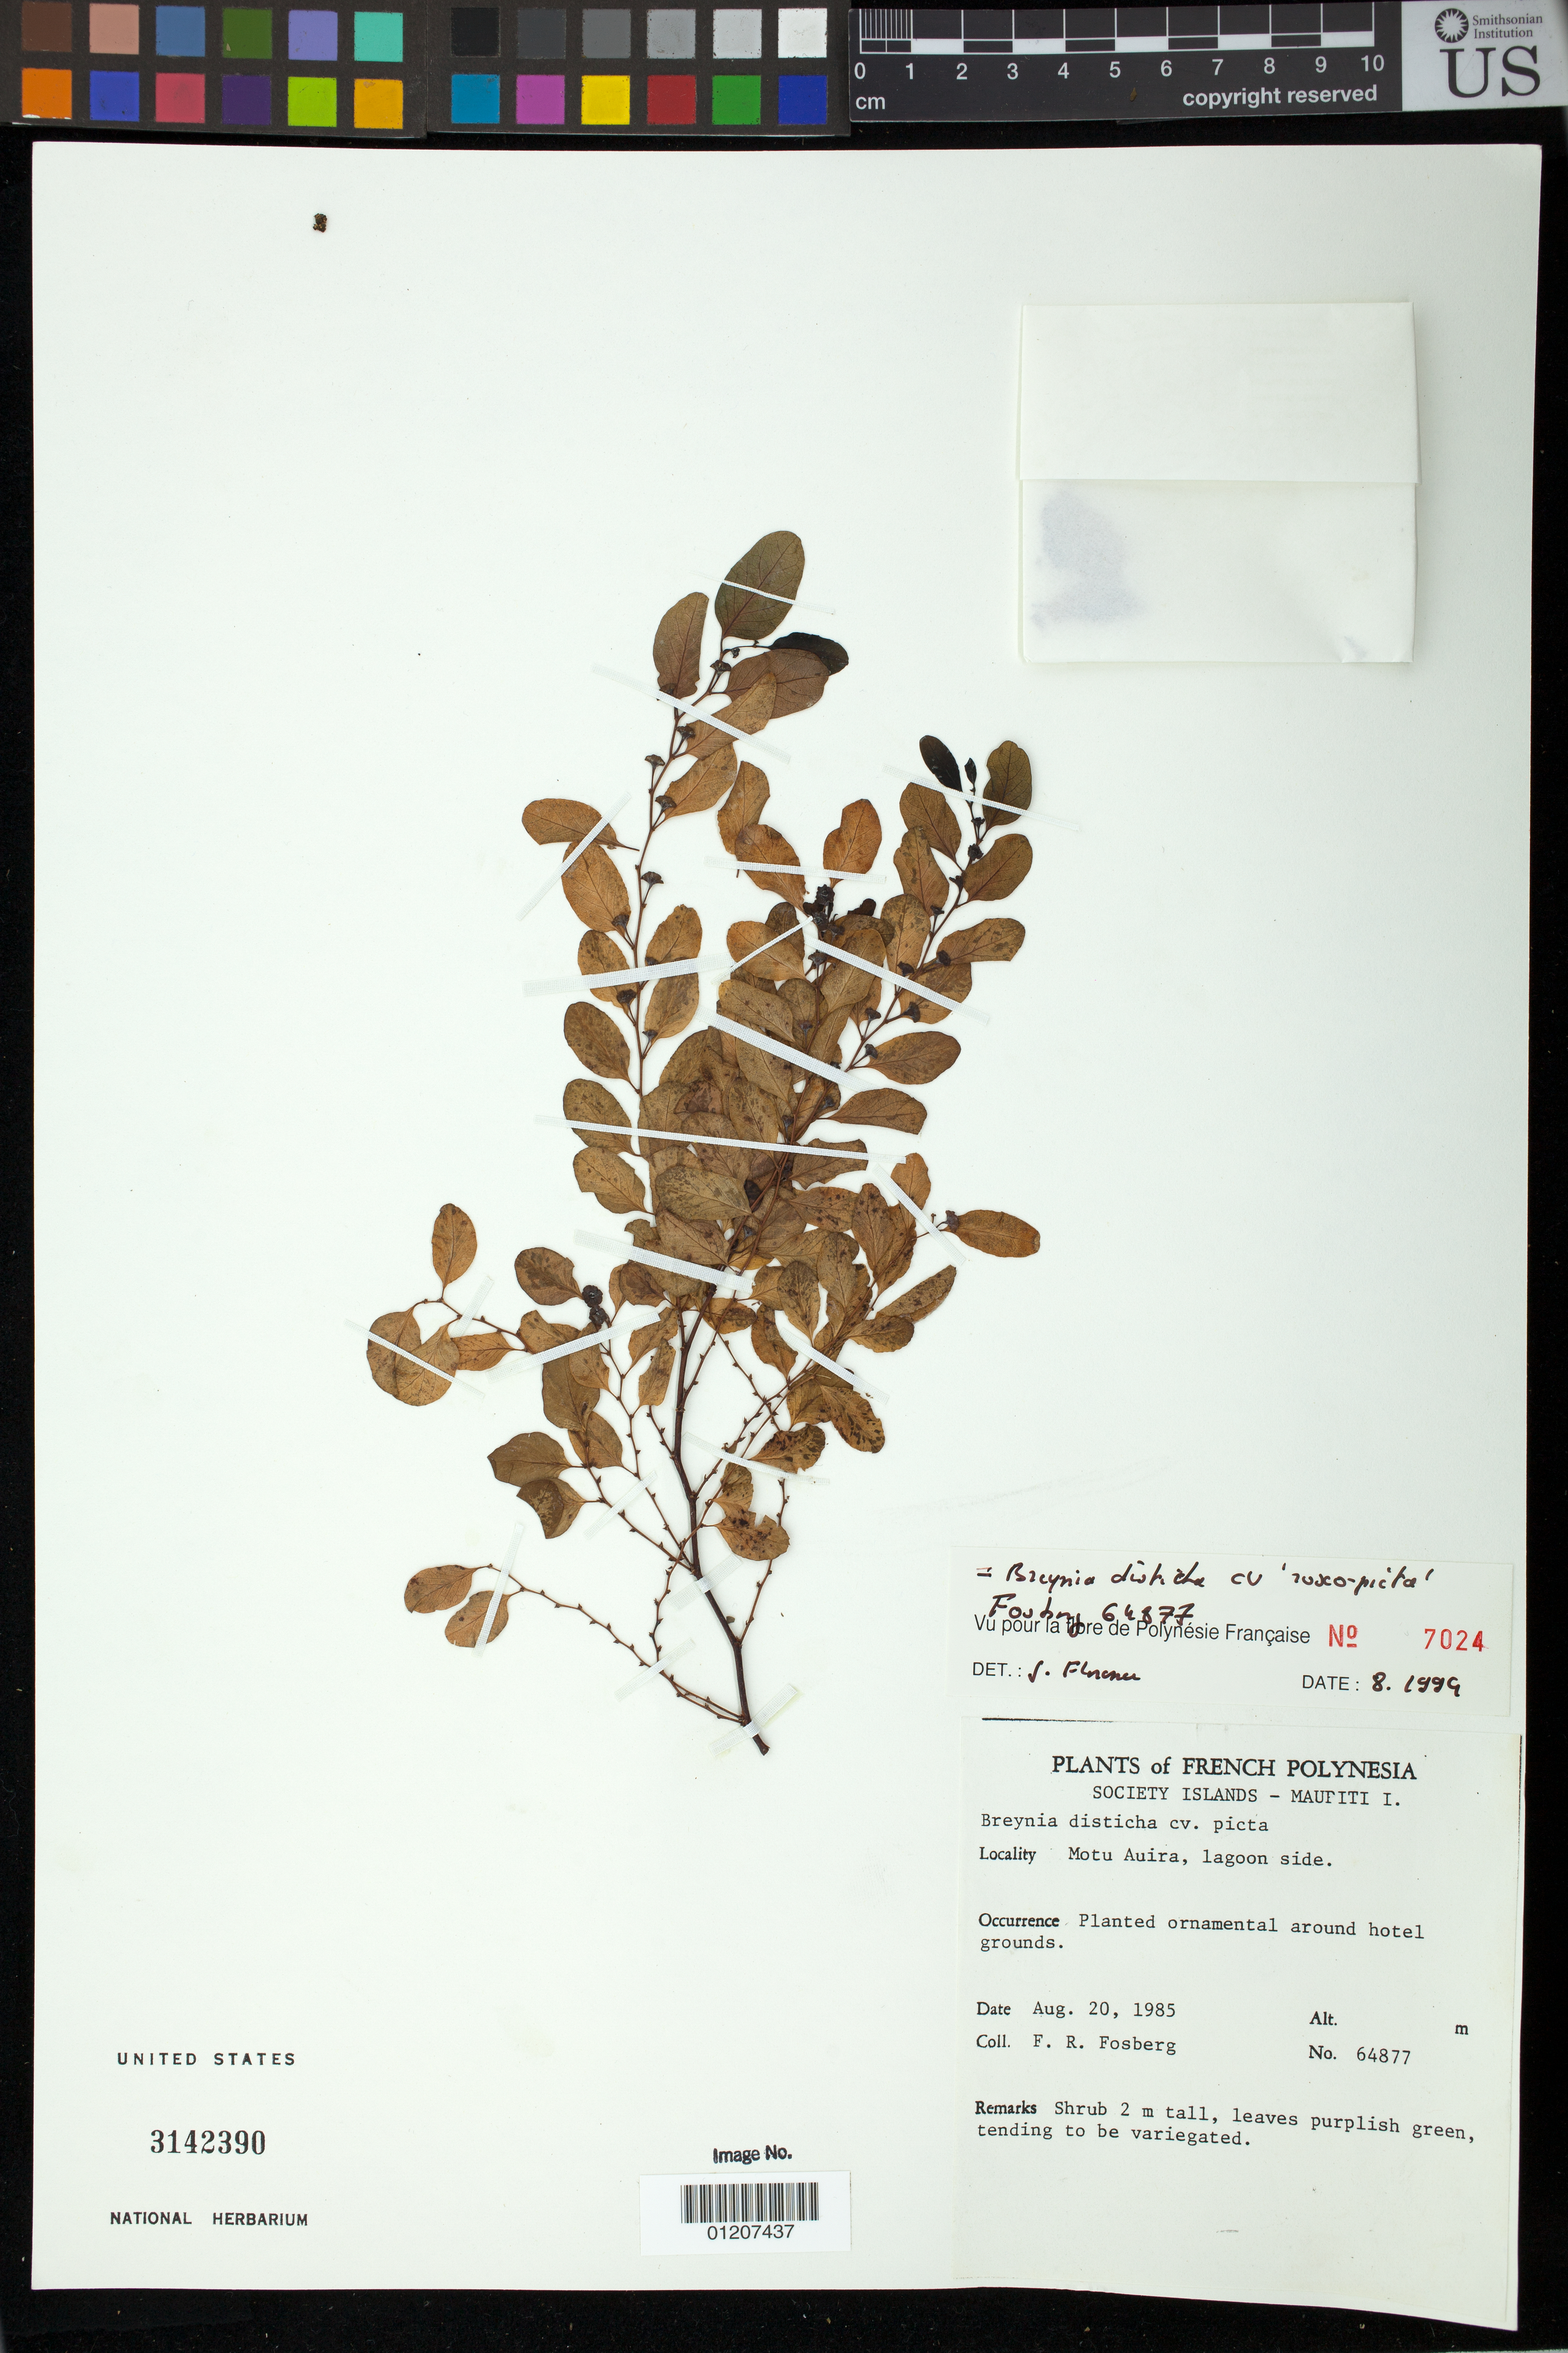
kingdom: Plantae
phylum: Tracheophyta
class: Magnoliopsida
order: Malpighiales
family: Phyllanthaceae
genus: Phyllanthus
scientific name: Phyllanthus nivosus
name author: W. Bull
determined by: Wagner, W. L., (BOT), Smithsonian Institution - National Museum of Natural History (UNITED STATES)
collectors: F. R. Fosberg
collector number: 64877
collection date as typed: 20 Aug 1985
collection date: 1985-08-20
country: French Polynesia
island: Maupiti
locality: Motu auira [Society Is.]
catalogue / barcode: US 3142390